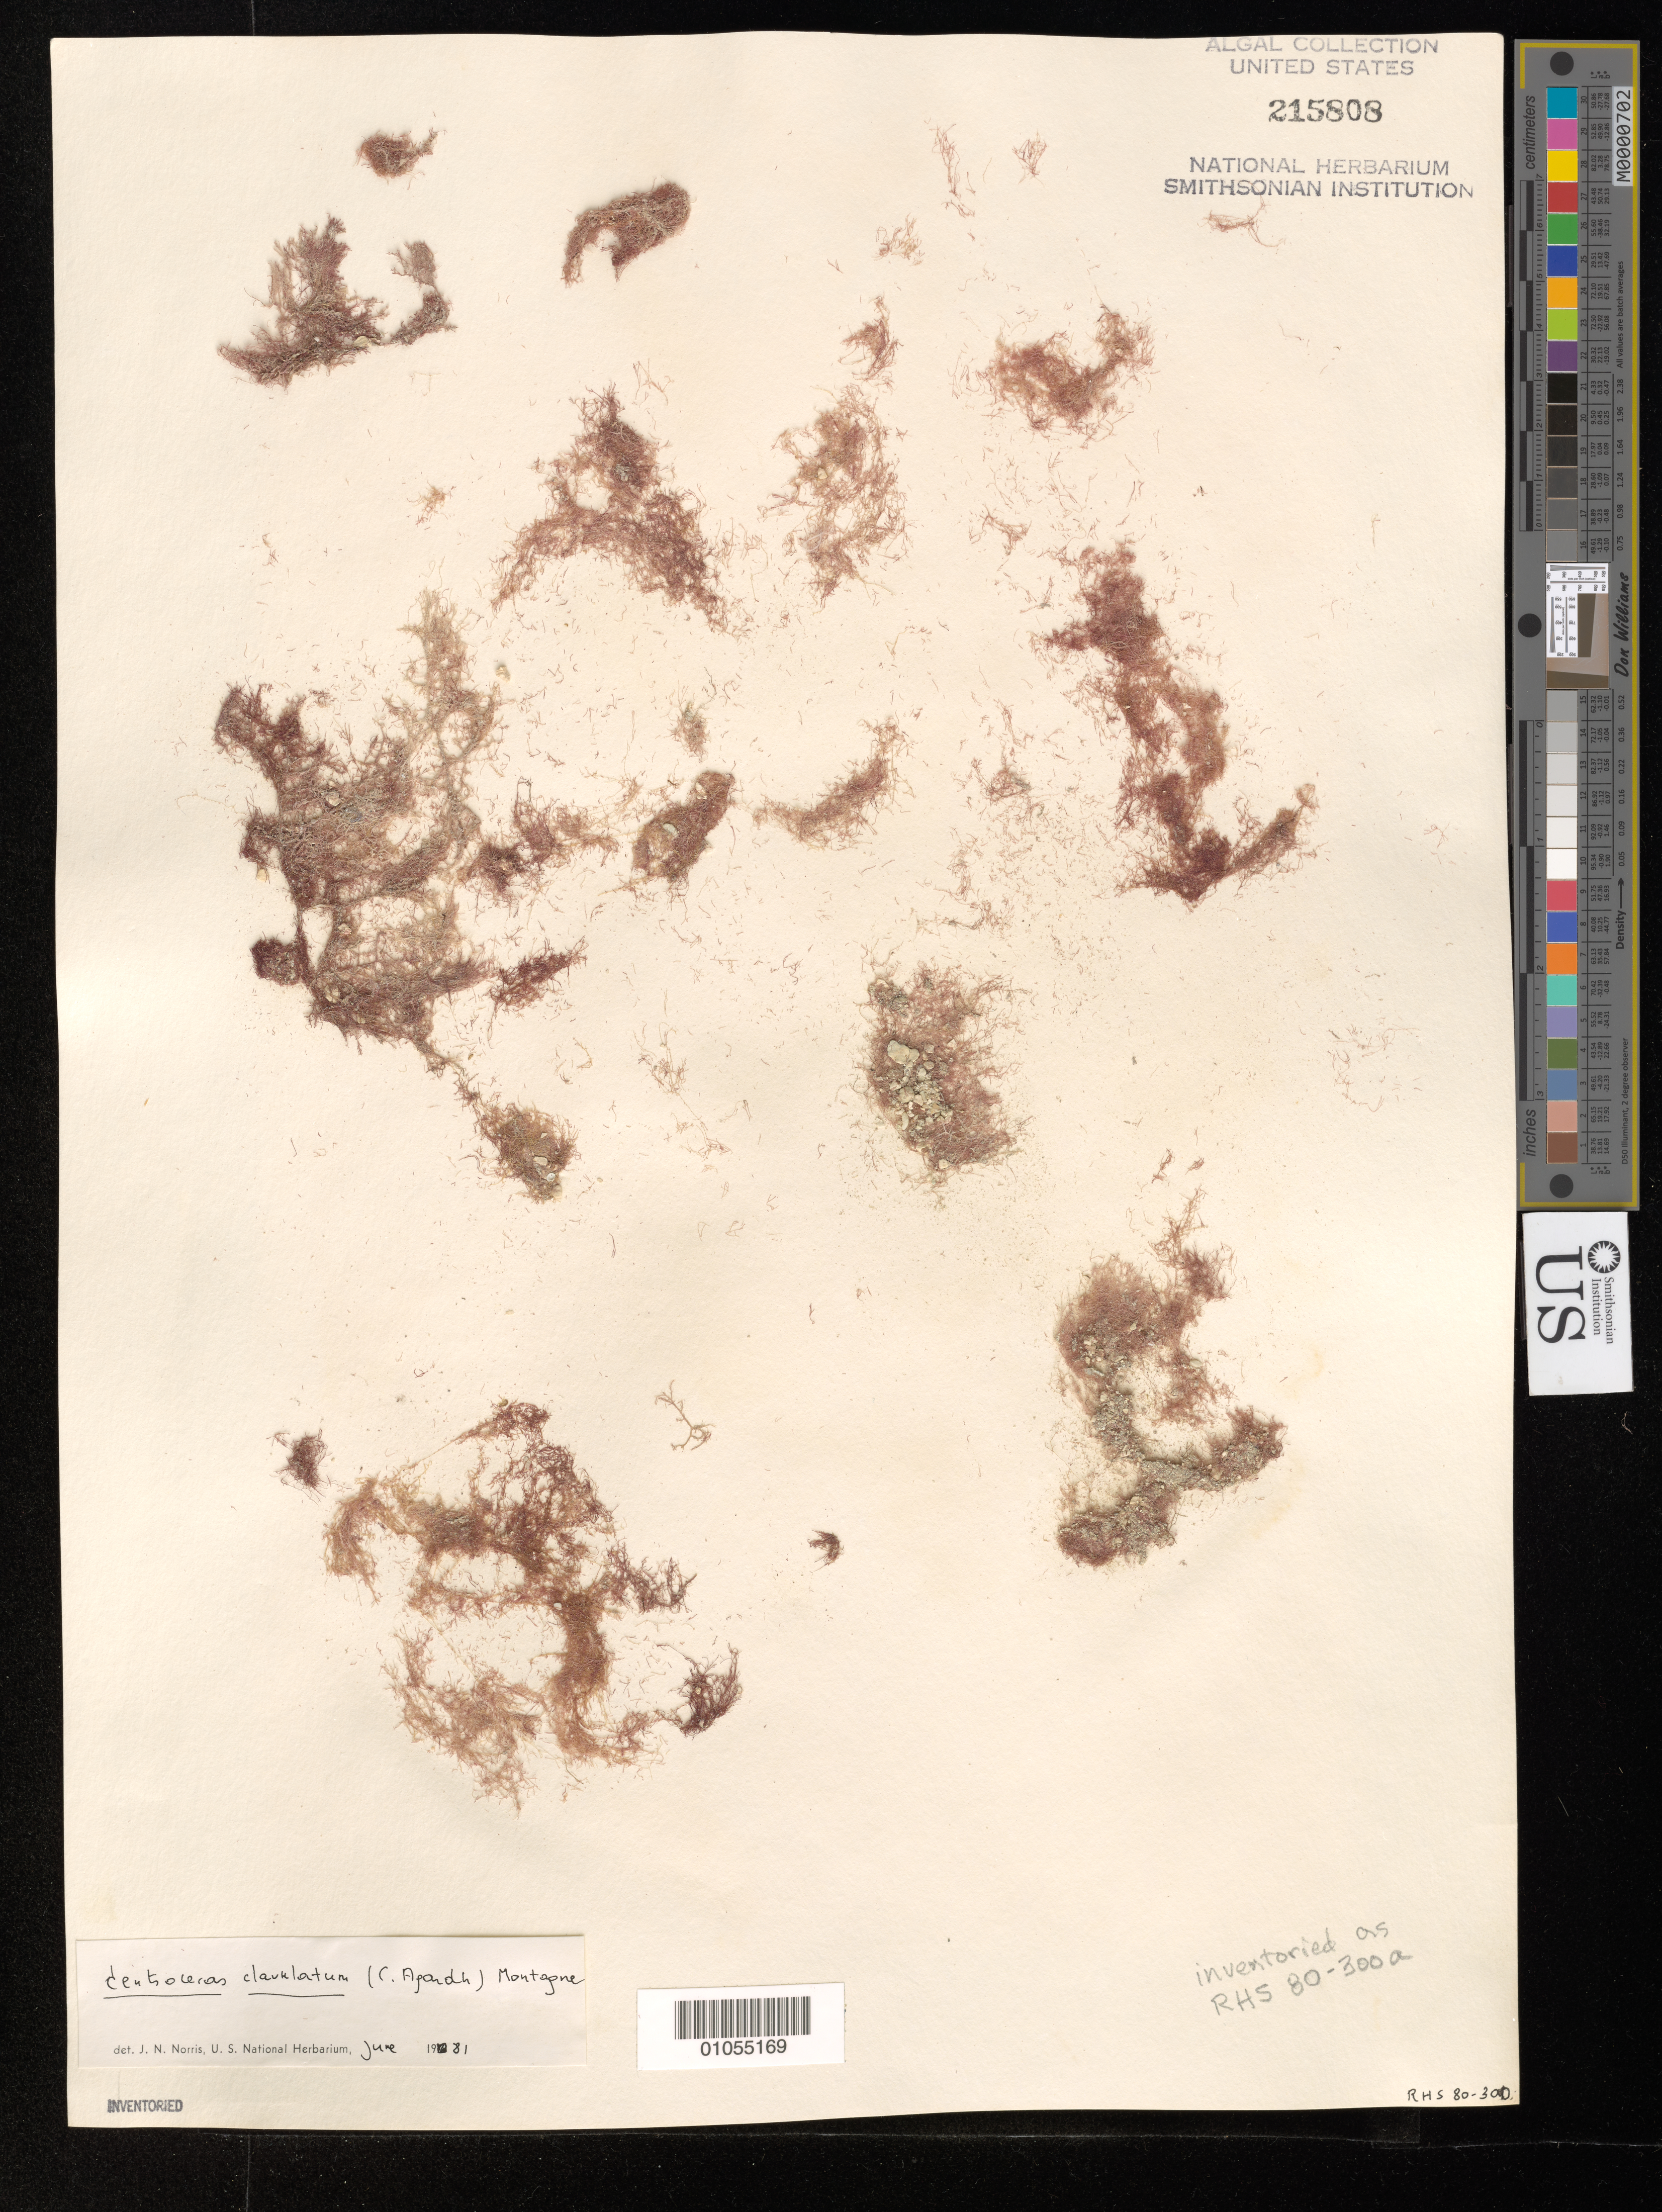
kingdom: Plantae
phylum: Rhodophyta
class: Florideophyceae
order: Ceramiales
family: Ceramiaceae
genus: Centroceras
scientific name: Centroceras clavulatum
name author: (C. Agardh) Mont.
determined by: Norris, James N.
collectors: R. H. Sims & et al.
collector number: RHS 80-300A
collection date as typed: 26 Apr 1980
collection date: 1980-04-26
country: Belize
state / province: Stann Creek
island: South Water Cay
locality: Northwest side of South Water Cay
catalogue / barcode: US 215808